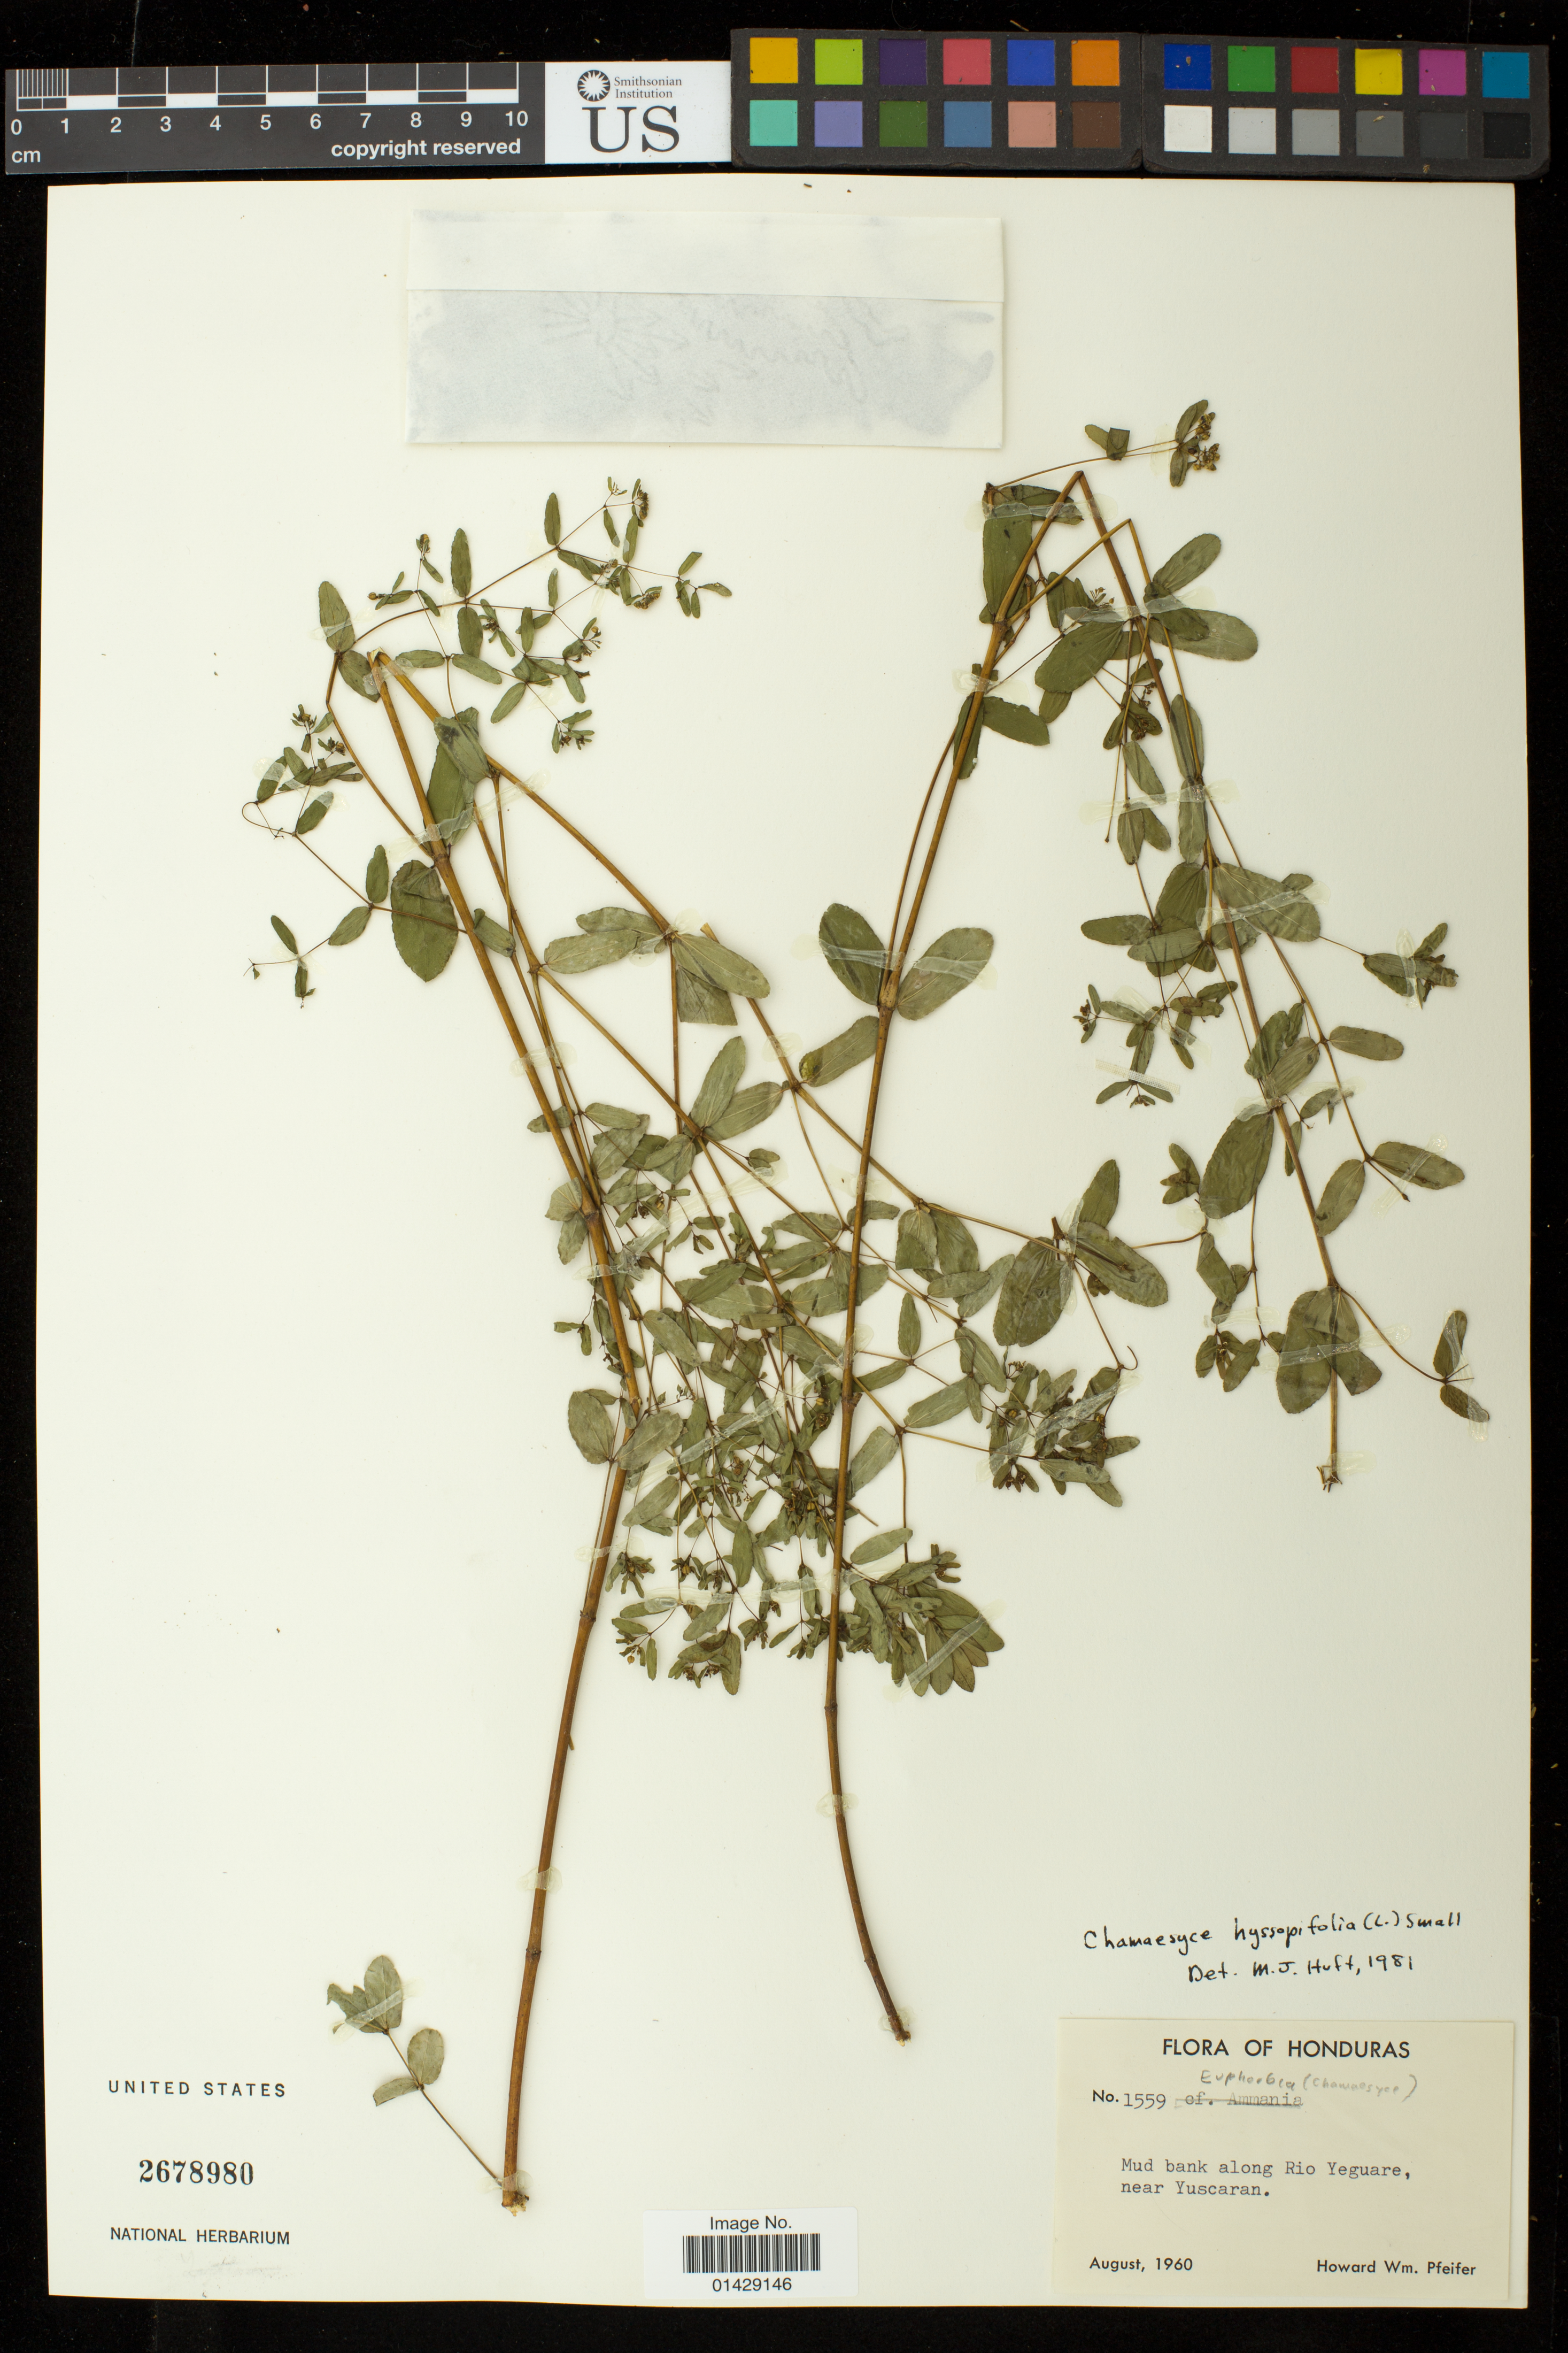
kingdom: Plantae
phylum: Tracheophyta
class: Magnoliopsida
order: Malpighiales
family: Euphorbiaceae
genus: Euphorbia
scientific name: Euphorbia hyssopifolia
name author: L.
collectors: H. W. Pfeifer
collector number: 1559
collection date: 1960-08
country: Honduras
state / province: El Paraíso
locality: Mud bank along Rio Yeguare, near Yuscaran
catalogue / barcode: US 2678980